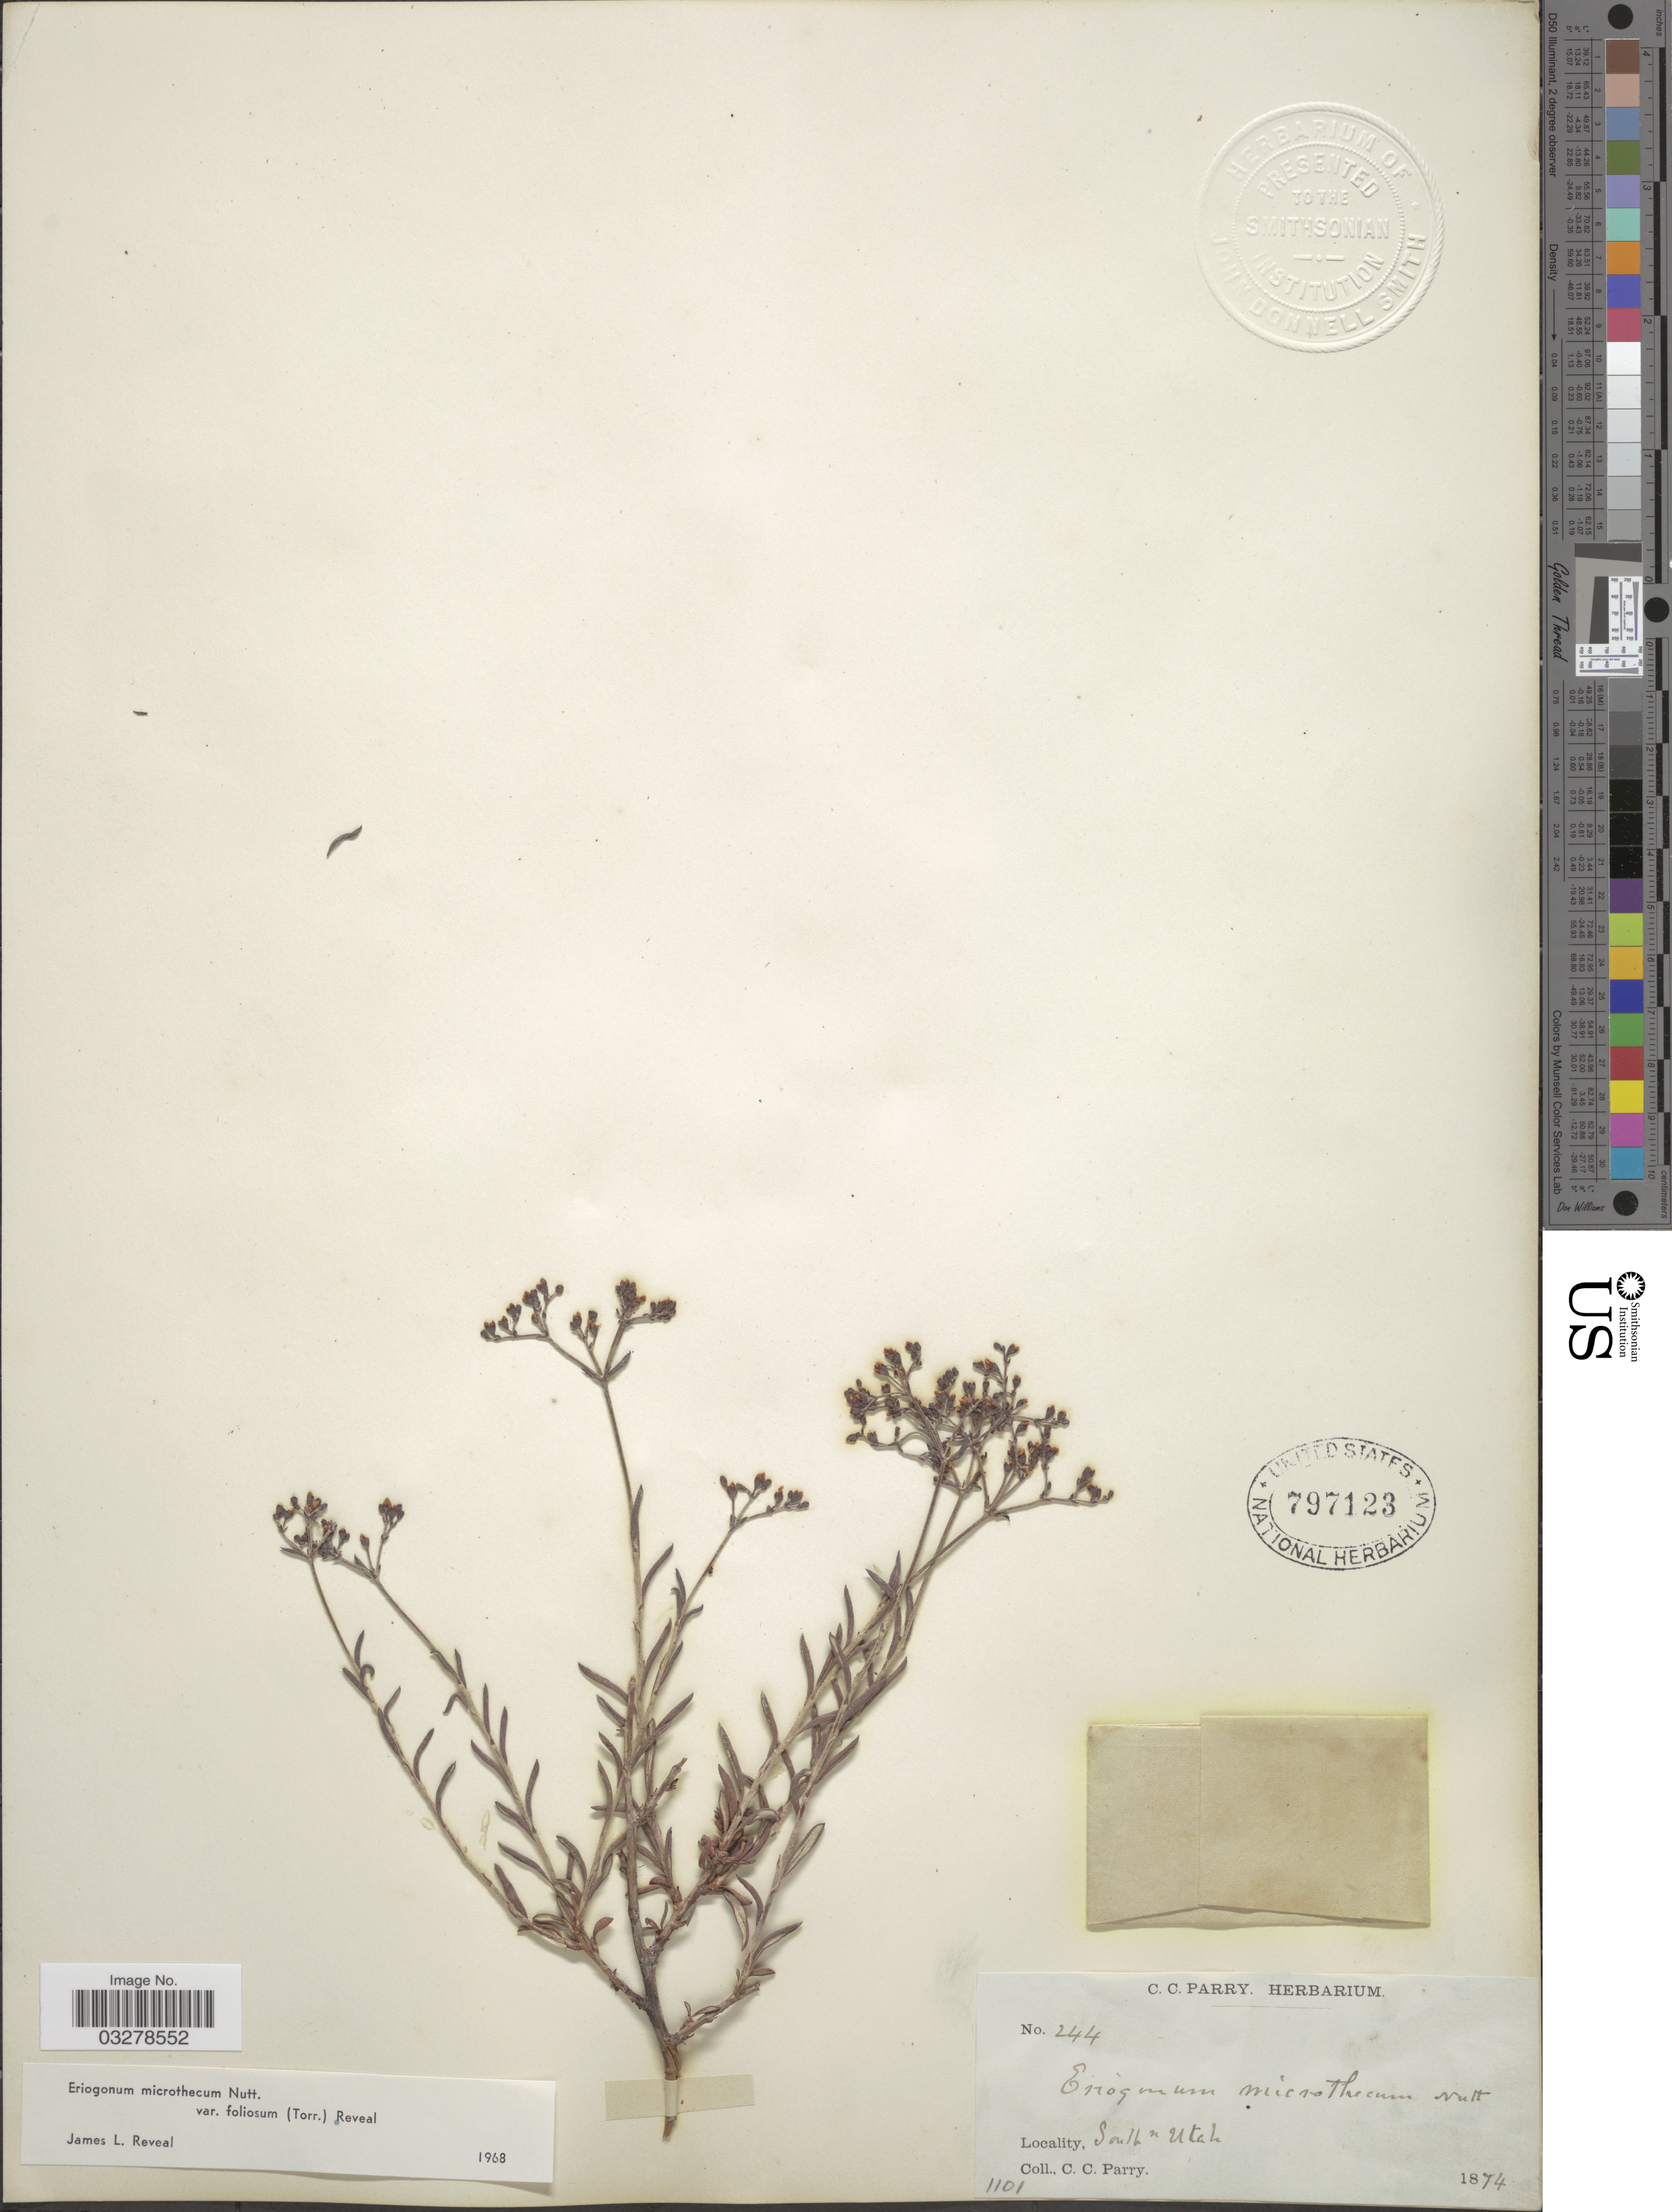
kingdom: Plantae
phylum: Tracheophyta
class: Magnoliopsida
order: Caryophyllales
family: Polygonaceae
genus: Eriogonum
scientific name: Eriogonum microtheca var. foliosum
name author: (Torr. & A. Gray) Reveal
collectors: C. C. Parry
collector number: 1101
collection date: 1874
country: United States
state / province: Utah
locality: South n Utah.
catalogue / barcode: US 797123